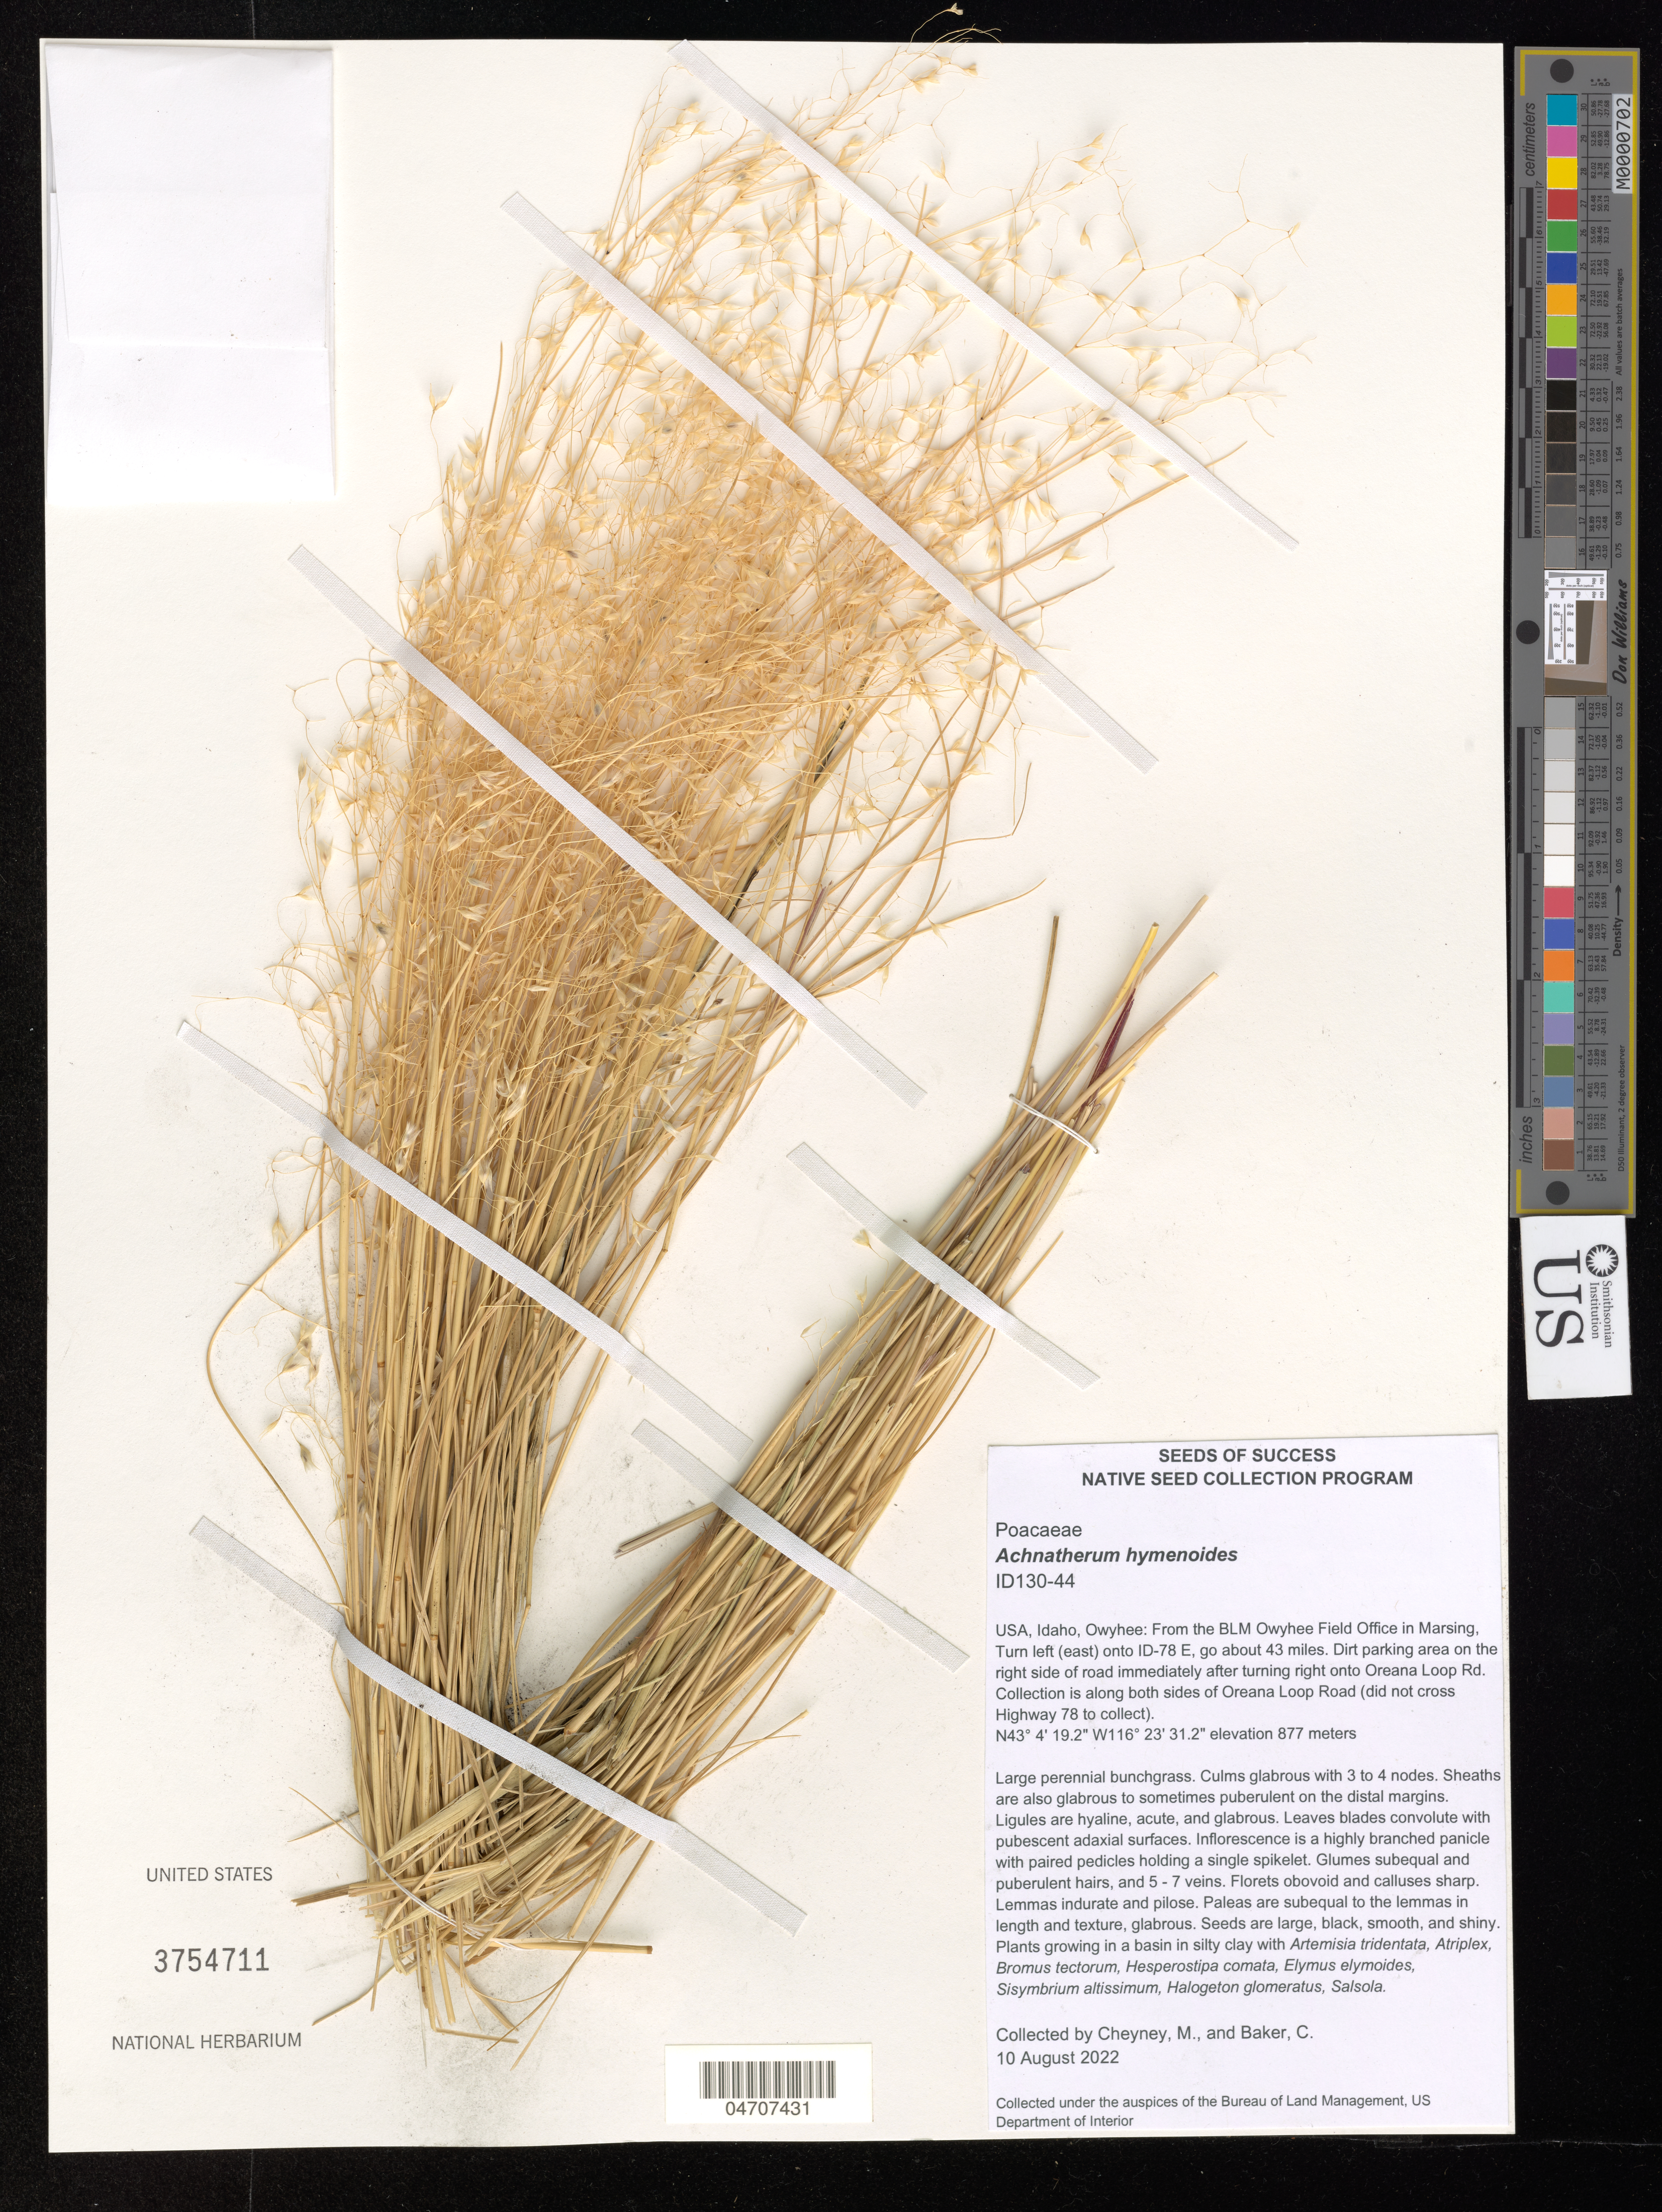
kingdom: Plantae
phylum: Tracheophyta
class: Liliopsida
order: Poales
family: Poaceae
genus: Achnatherum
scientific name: Achnatherum hymenoides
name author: (Roem. & Schult.) Barkworth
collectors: M. Cheyney & C. Baker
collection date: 2022-08-10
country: United States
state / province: Idaho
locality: Owyhee: From the BLM Owyhee Field Office in Marsing, Turn left (east) onto ID-78 E, go about 43 miles. Dirt parking area on the right side of road immediately after turning right onto Oreana Loop Rd. Collection is on both sides of Oreana Loop Road (did not cross Highway 78 to collect).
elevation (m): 877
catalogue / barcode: US 3754711